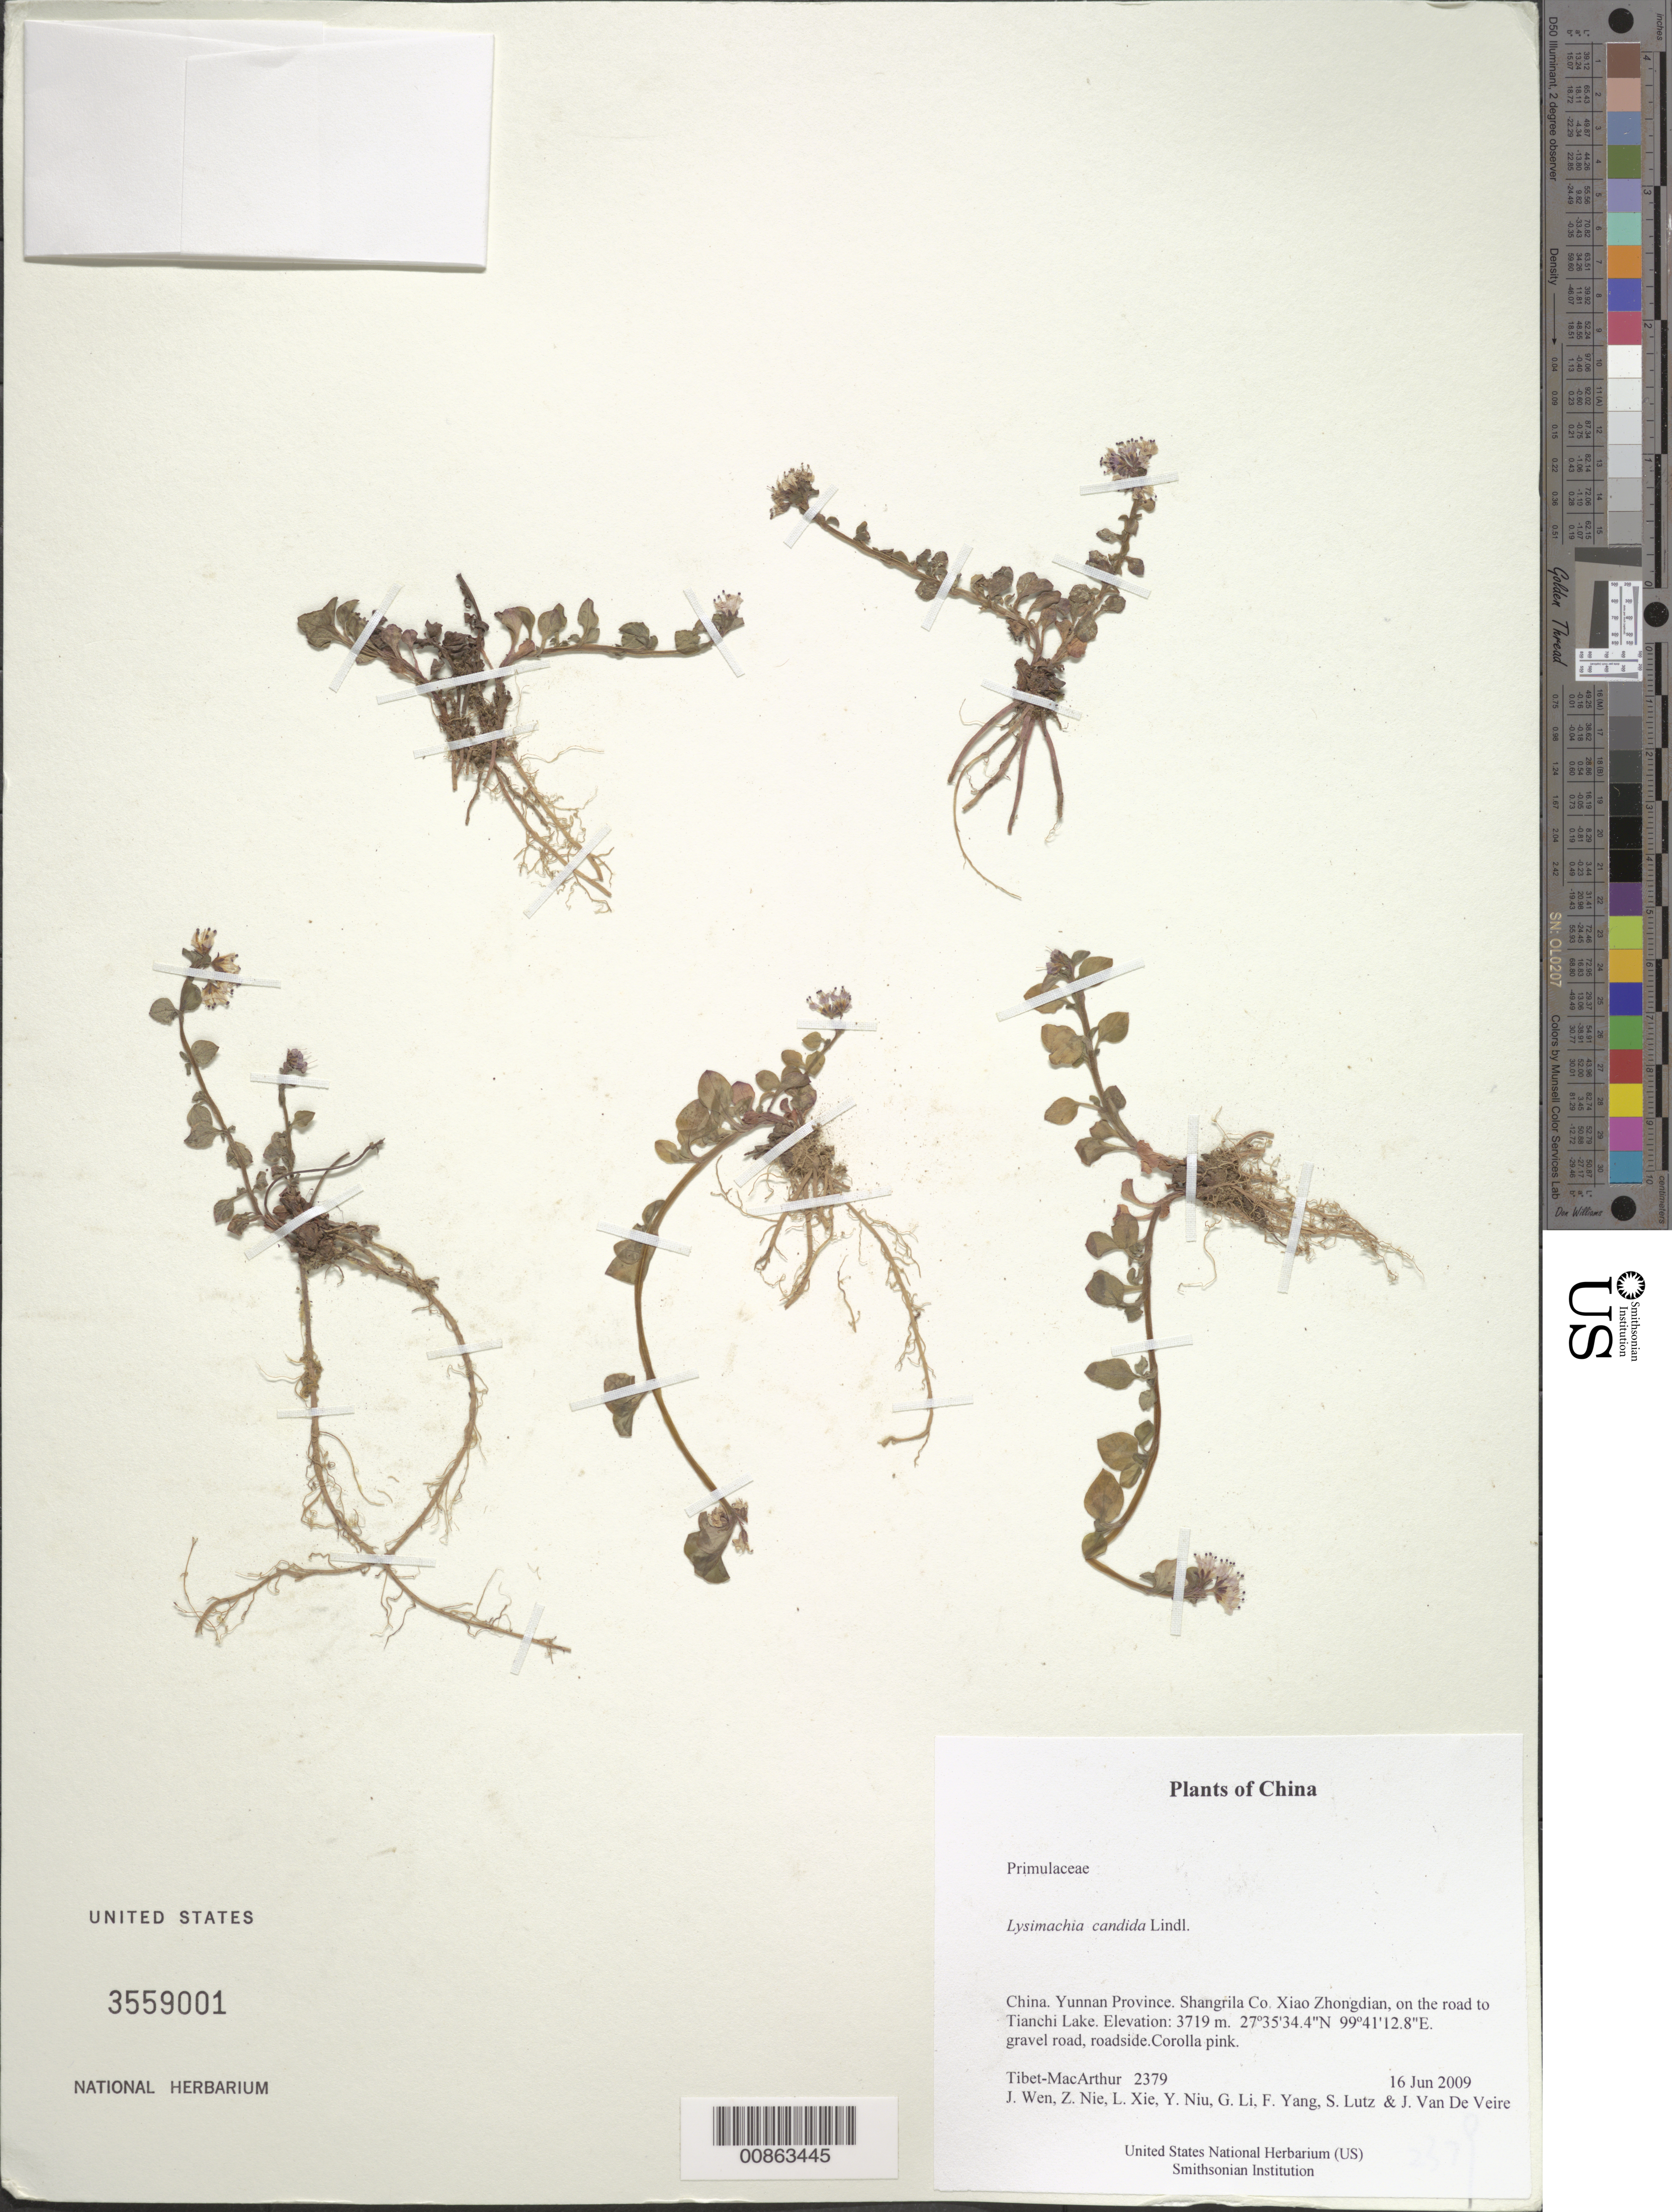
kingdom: Plantae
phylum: Tracheophyta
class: Magnoliopsida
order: Ericales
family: Primulaceae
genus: Lysimachia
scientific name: Lysimachia candida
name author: Lindl.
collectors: Tibet-MacArthur, J. Wen, Z. Nie, L. Xie, Y. Niu, G. Li, F. Yang, S. Lutz & J. Van De Veire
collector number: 2379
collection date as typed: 16 Jun 2009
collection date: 2009-06-16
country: China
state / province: Yunnan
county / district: Shangrila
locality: Xiao Zhongdian, on the road to Tianchi Lake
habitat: gravel road, roadside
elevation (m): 3719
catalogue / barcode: US 3559001